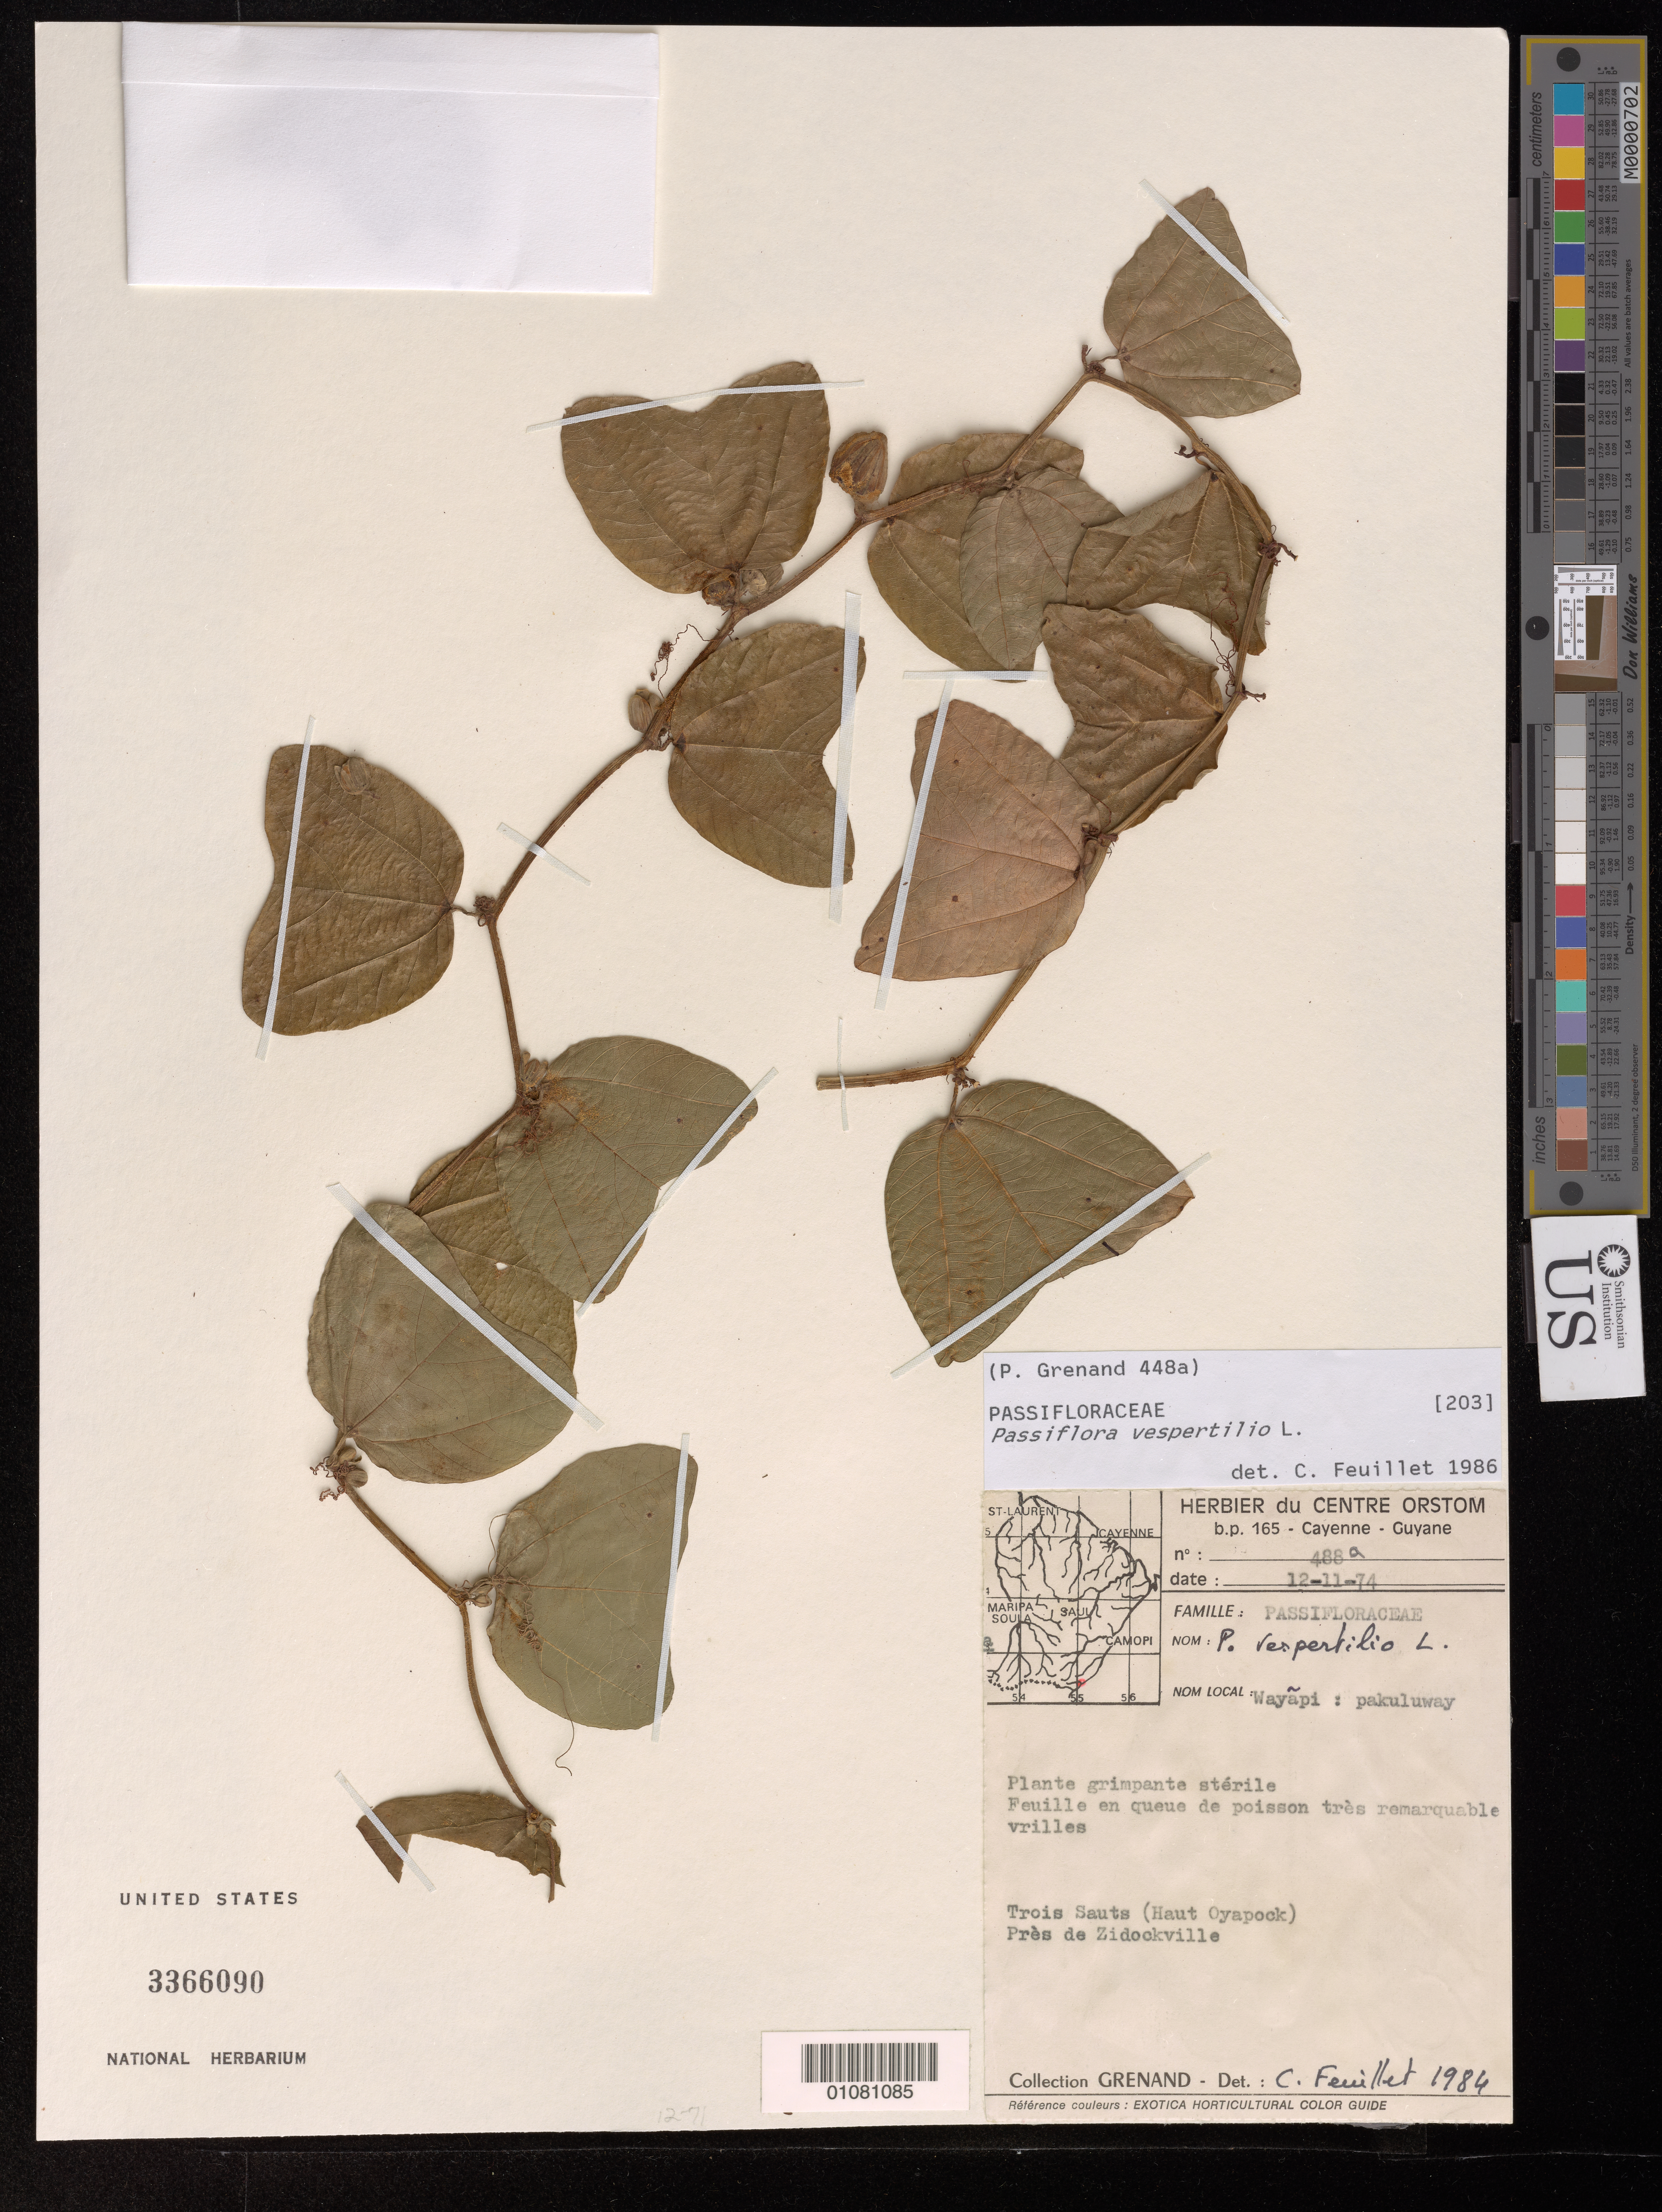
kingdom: Plantae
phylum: Tracheophyta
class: Magnoliopsida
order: Malpighiales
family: Passifloraceae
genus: Passiflora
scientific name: Passiflora vespertilio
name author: L.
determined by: Feuillet, C.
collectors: P. Grenand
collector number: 488 a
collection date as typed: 12-Nov-74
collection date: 1974-11-12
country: French Guiana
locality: Trois Sauts, Haut Oyapock; near Zidockville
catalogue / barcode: US 3366090